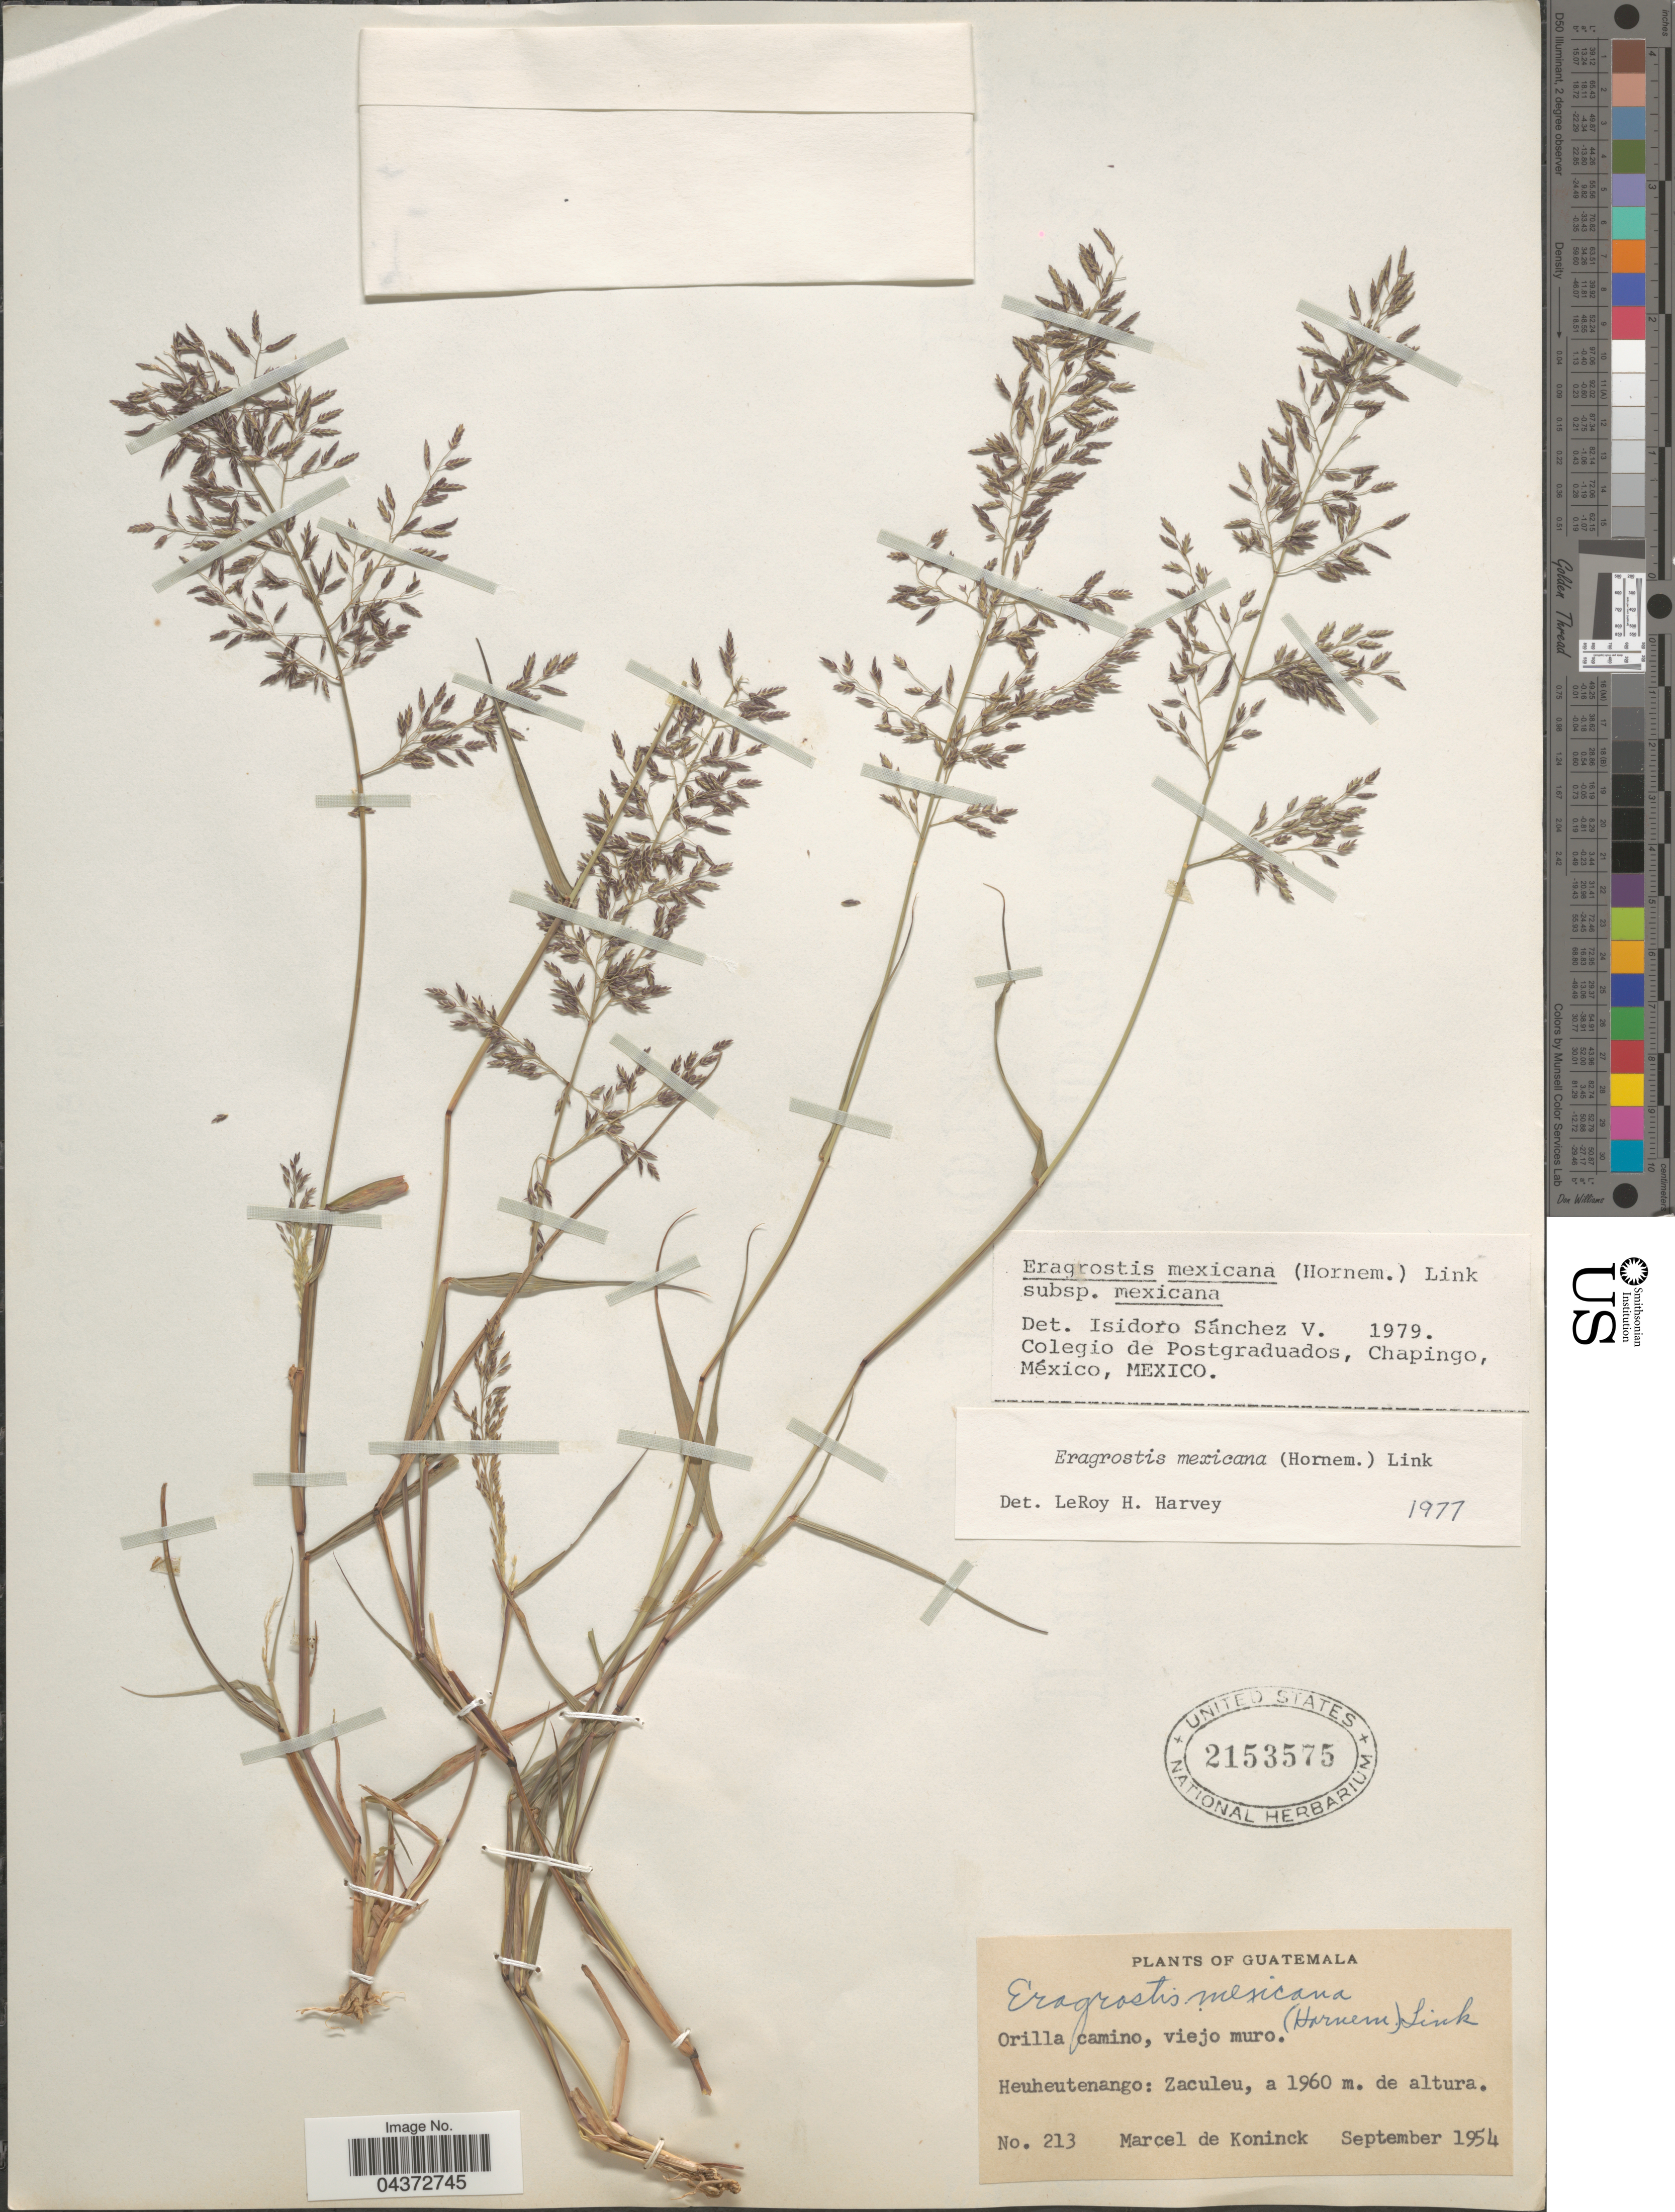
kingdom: Plantae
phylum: Tracheophyta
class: Liliopsida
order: Poales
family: Poaceae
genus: Eragrostis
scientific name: Eragrostis mexicana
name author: (Hornem.) Link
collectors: M. Koninck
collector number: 213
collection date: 1954-09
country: Guatemala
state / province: Huehuetenango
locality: Orilla camino, viejo muro. Heuheutenango: Zaculeu.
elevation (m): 1960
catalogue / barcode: US 2153575